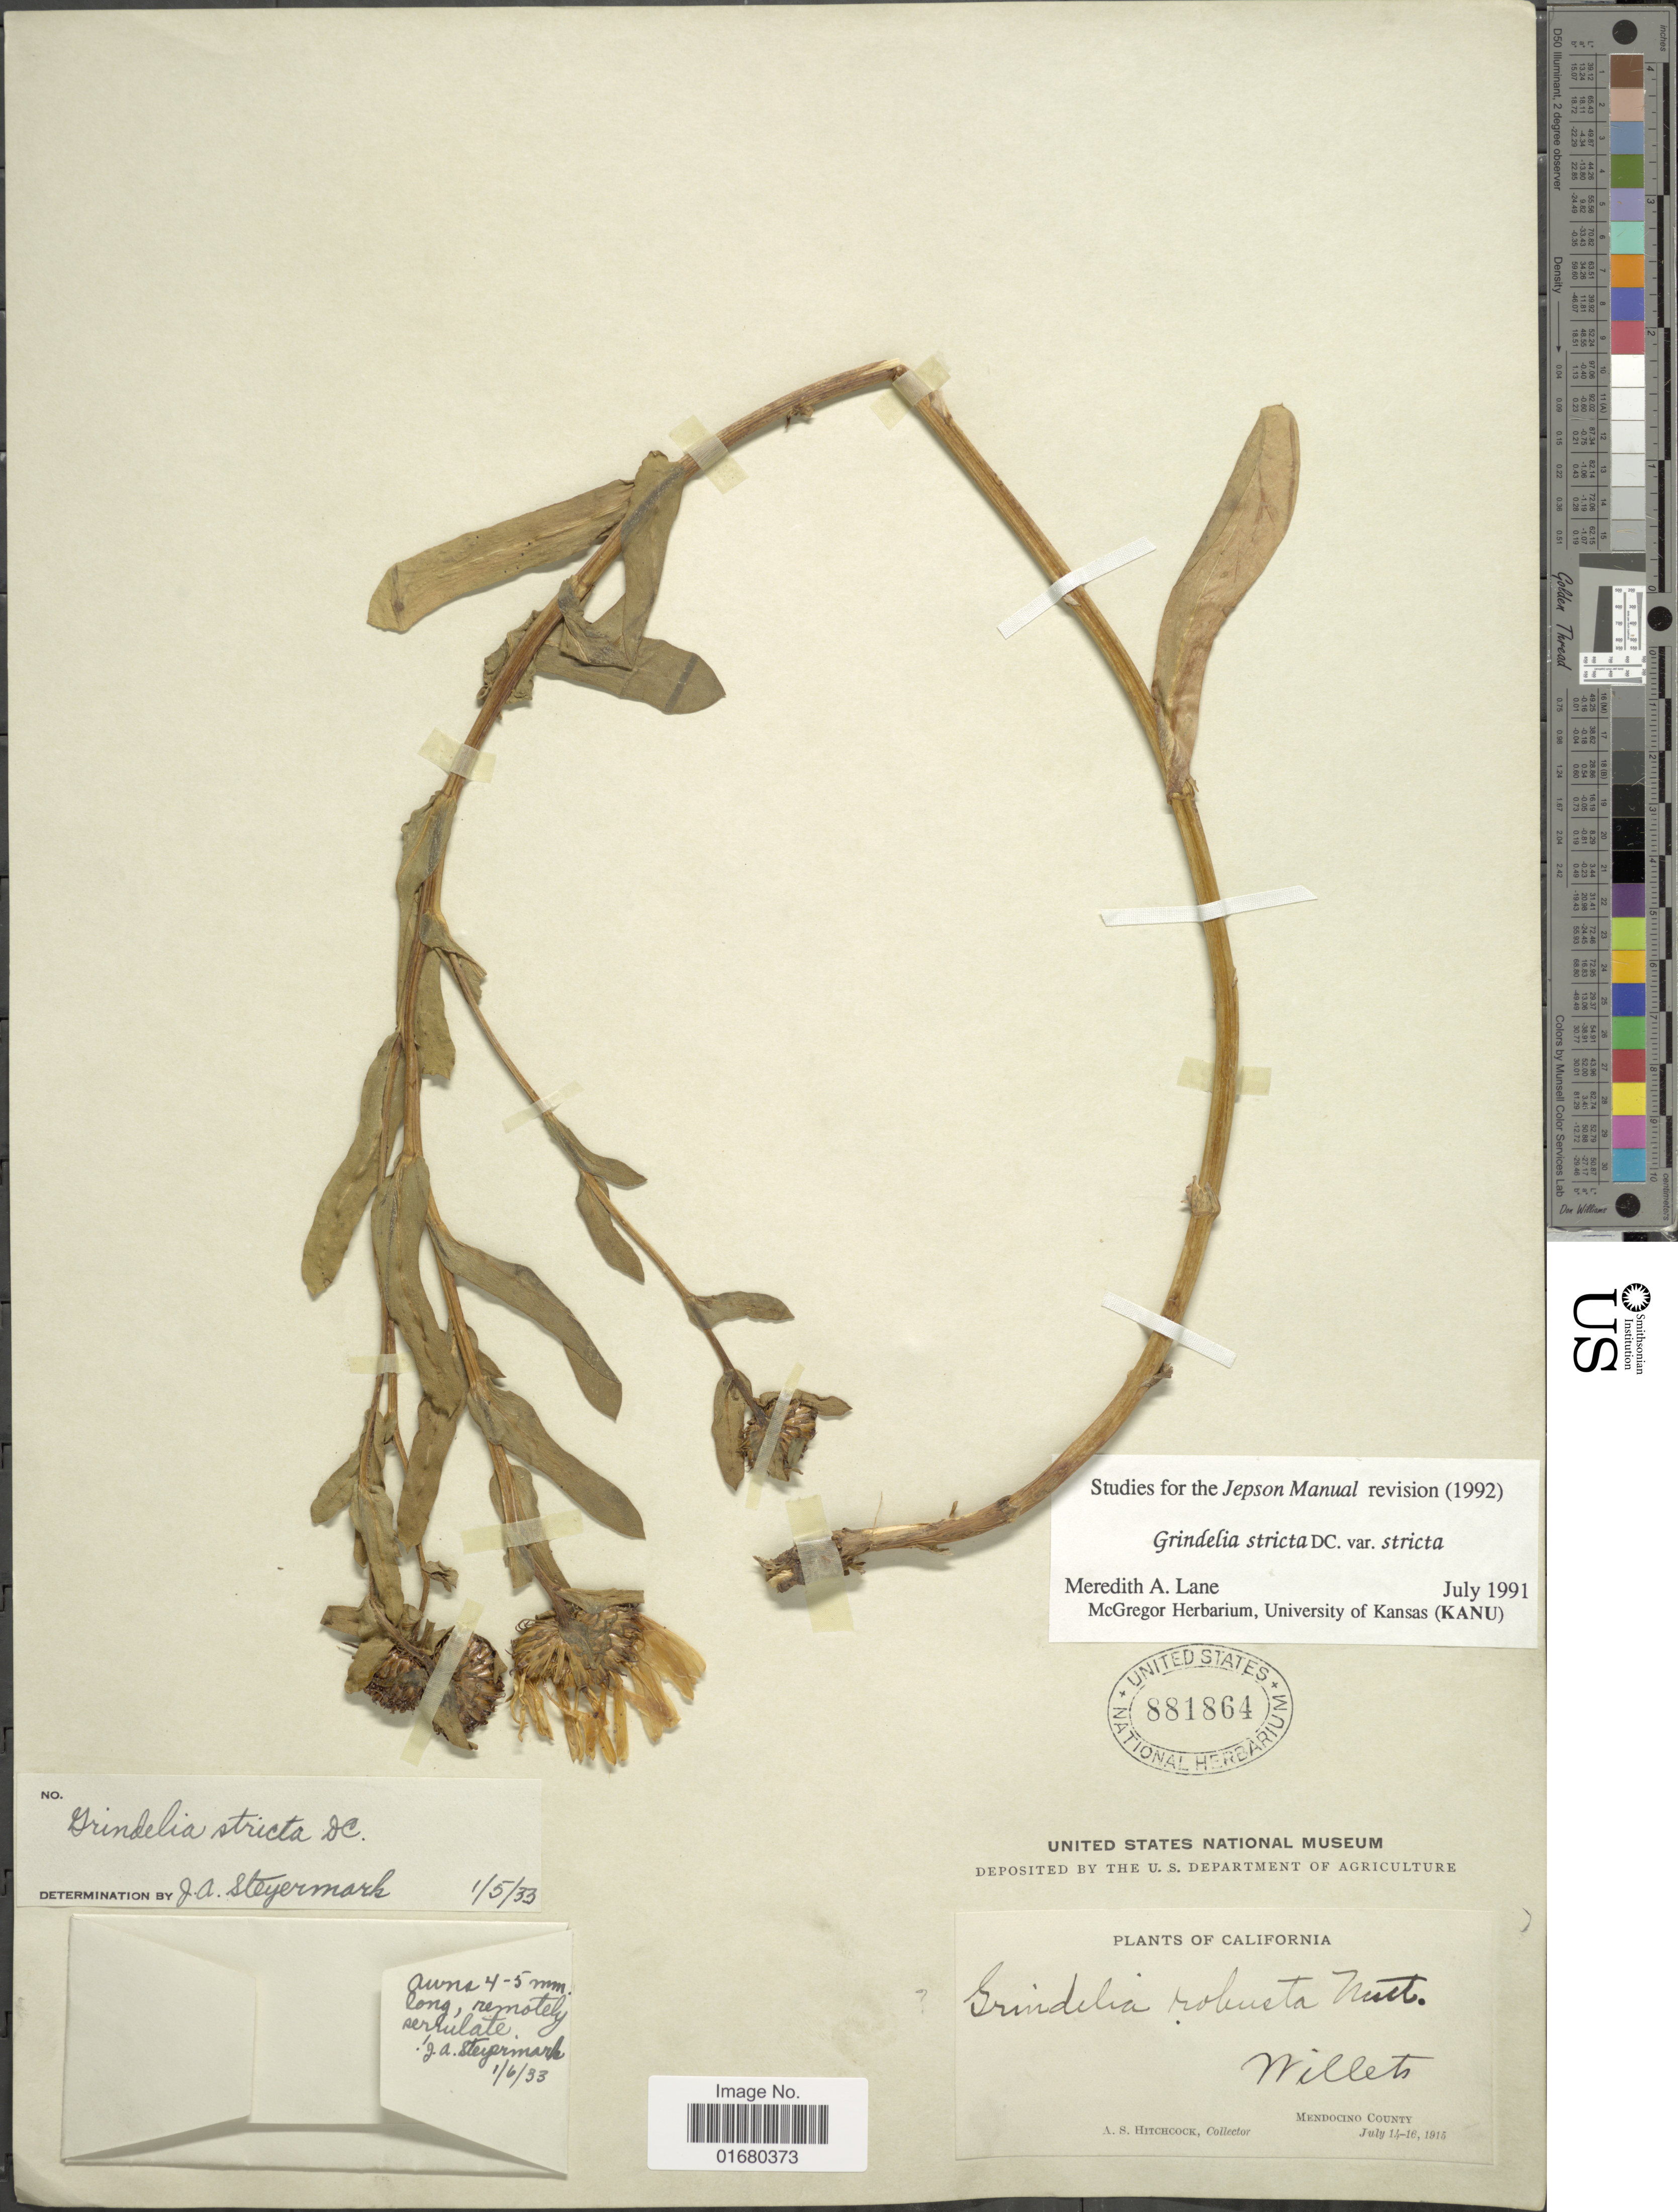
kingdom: Plantae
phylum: Tracheophyta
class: Magnoliopsida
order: Asterales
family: Asteraceae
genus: Grindelia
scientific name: Grindelia stricta var. stricta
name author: DC.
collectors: A. S. Hitchcock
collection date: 1915-07-14/1915-07-16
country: United States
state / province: California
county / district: Mendocino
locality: Mendocino County, Willets.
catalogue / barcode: US 881864